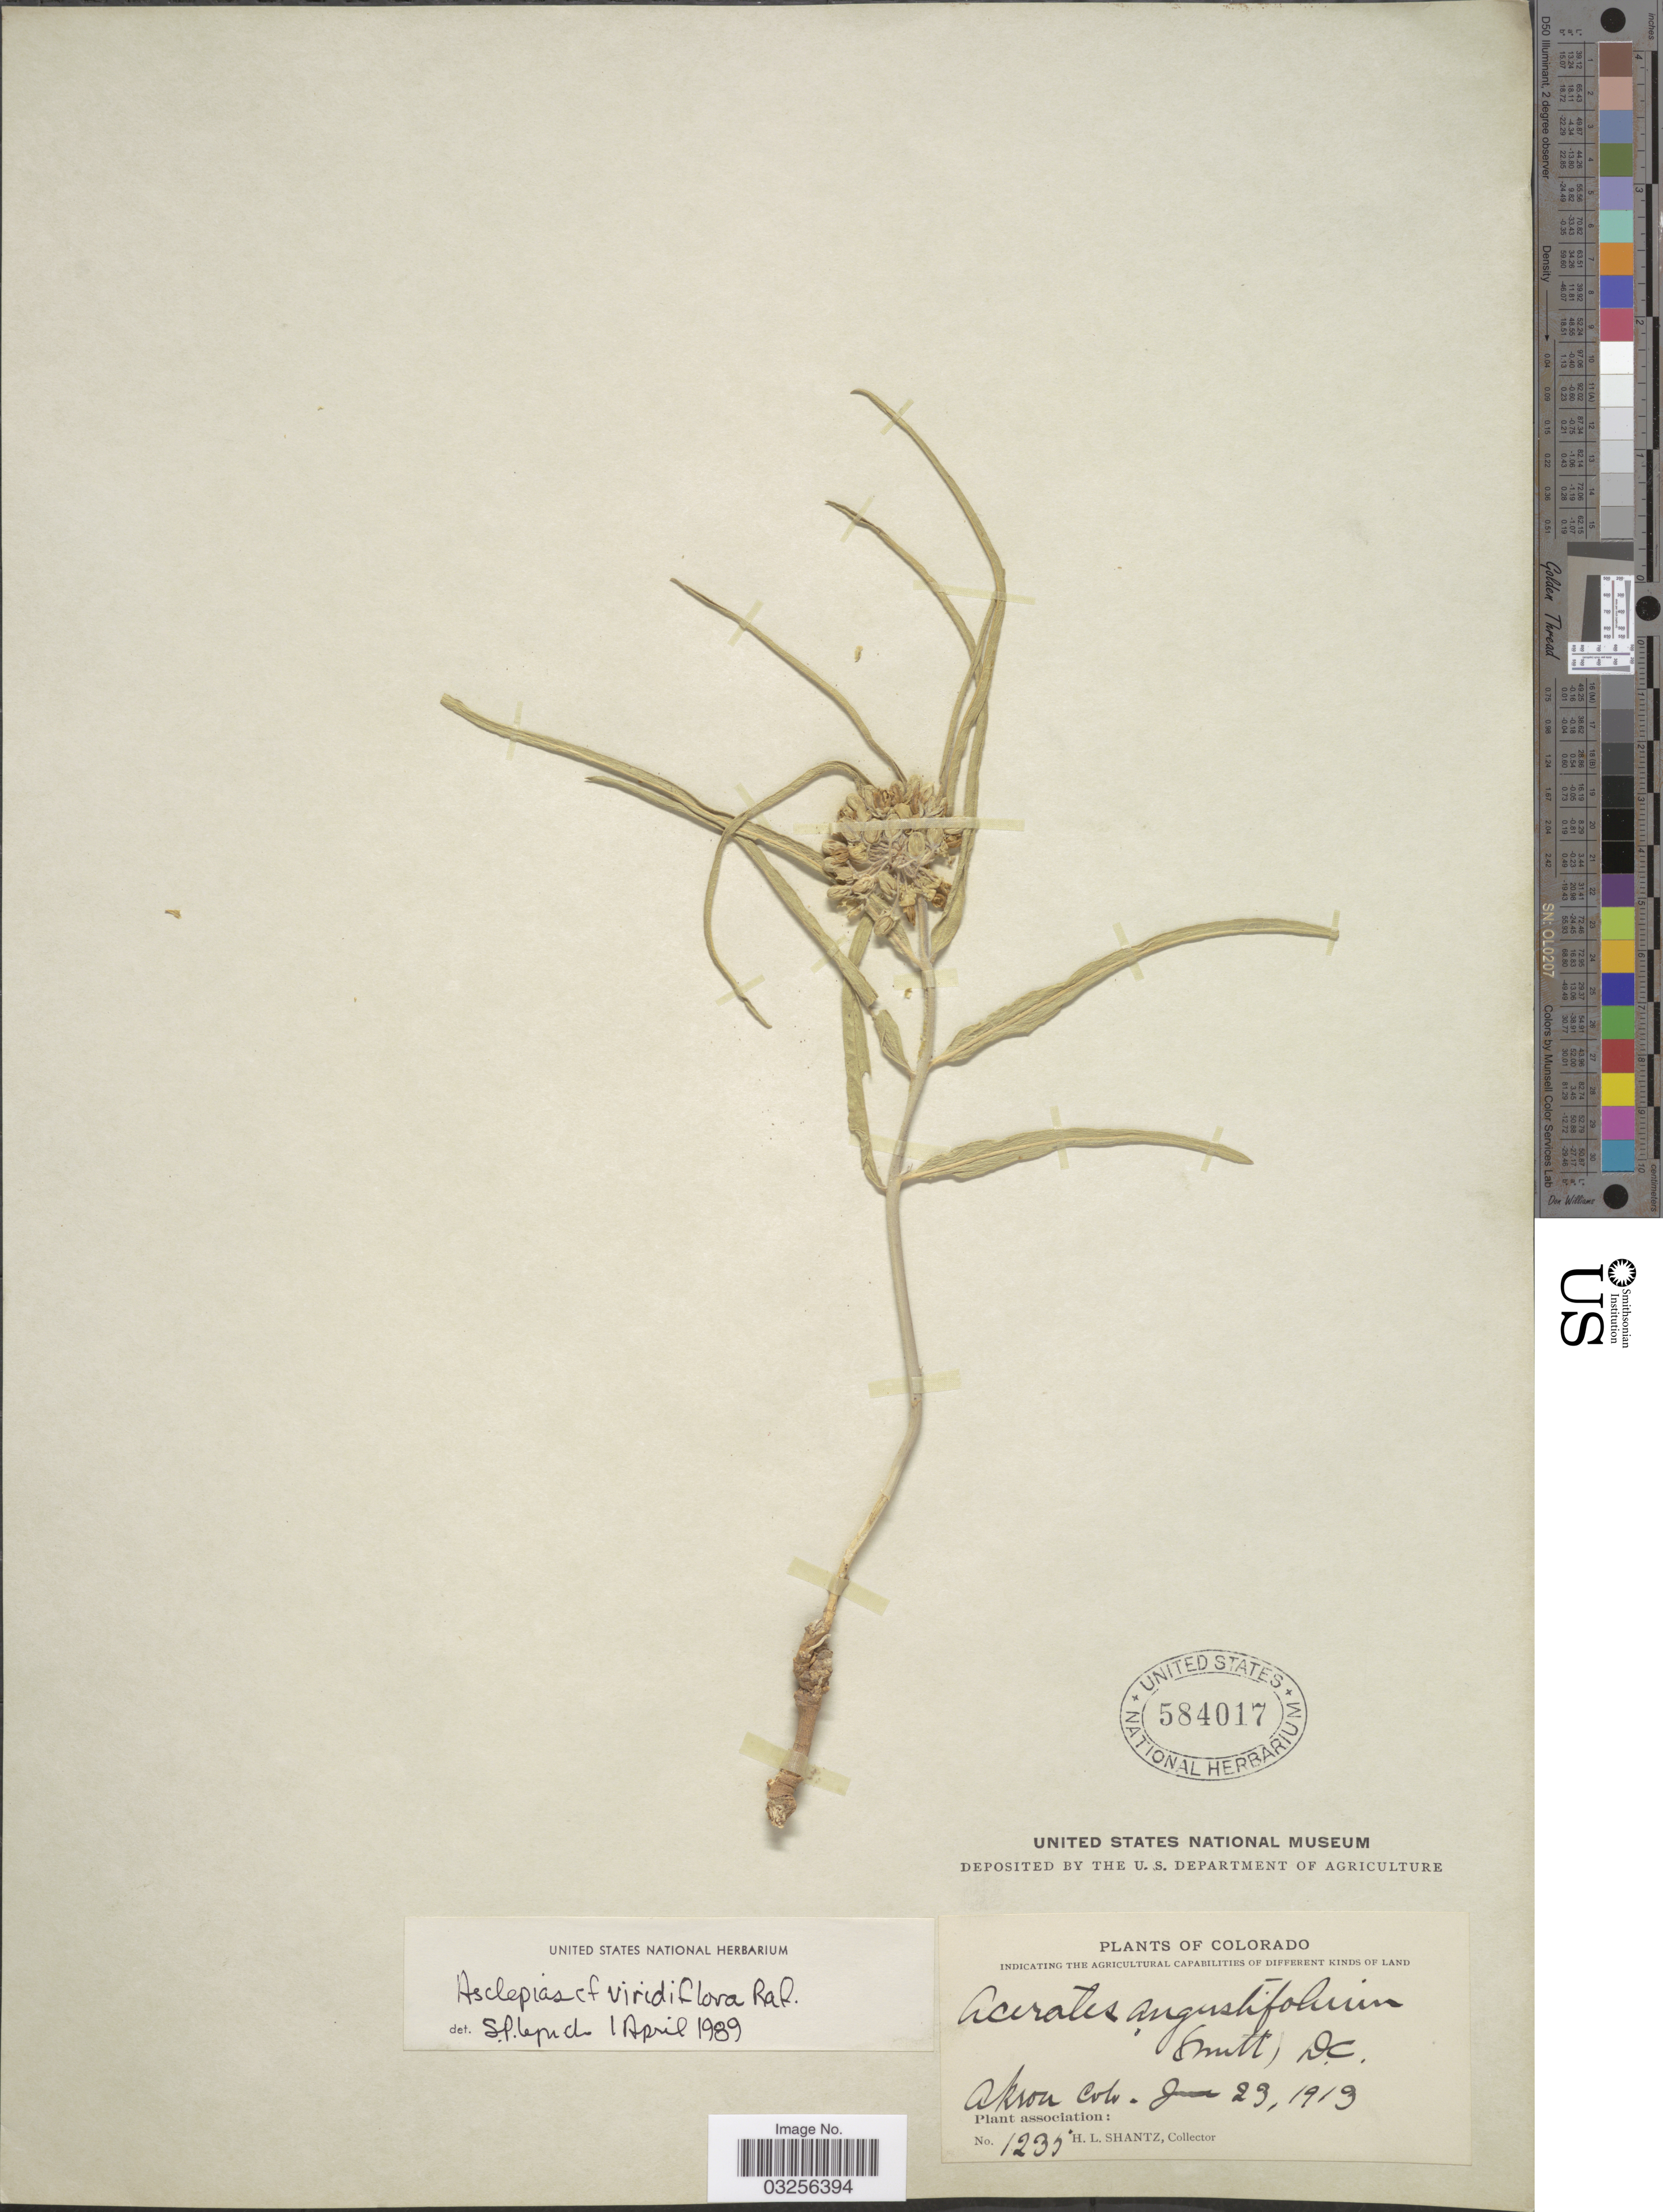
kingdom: Plantae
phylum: Tracheophyta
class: Magnoliopsida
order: Gentianales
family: Apocynaceae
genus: Asclepias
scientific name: Asclepias viridiflora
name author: Raf.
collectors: H. Shantz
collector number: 1235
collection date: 1919-01-23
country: United States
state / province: Colorado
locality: Akron Colo.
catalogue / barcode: US 584017